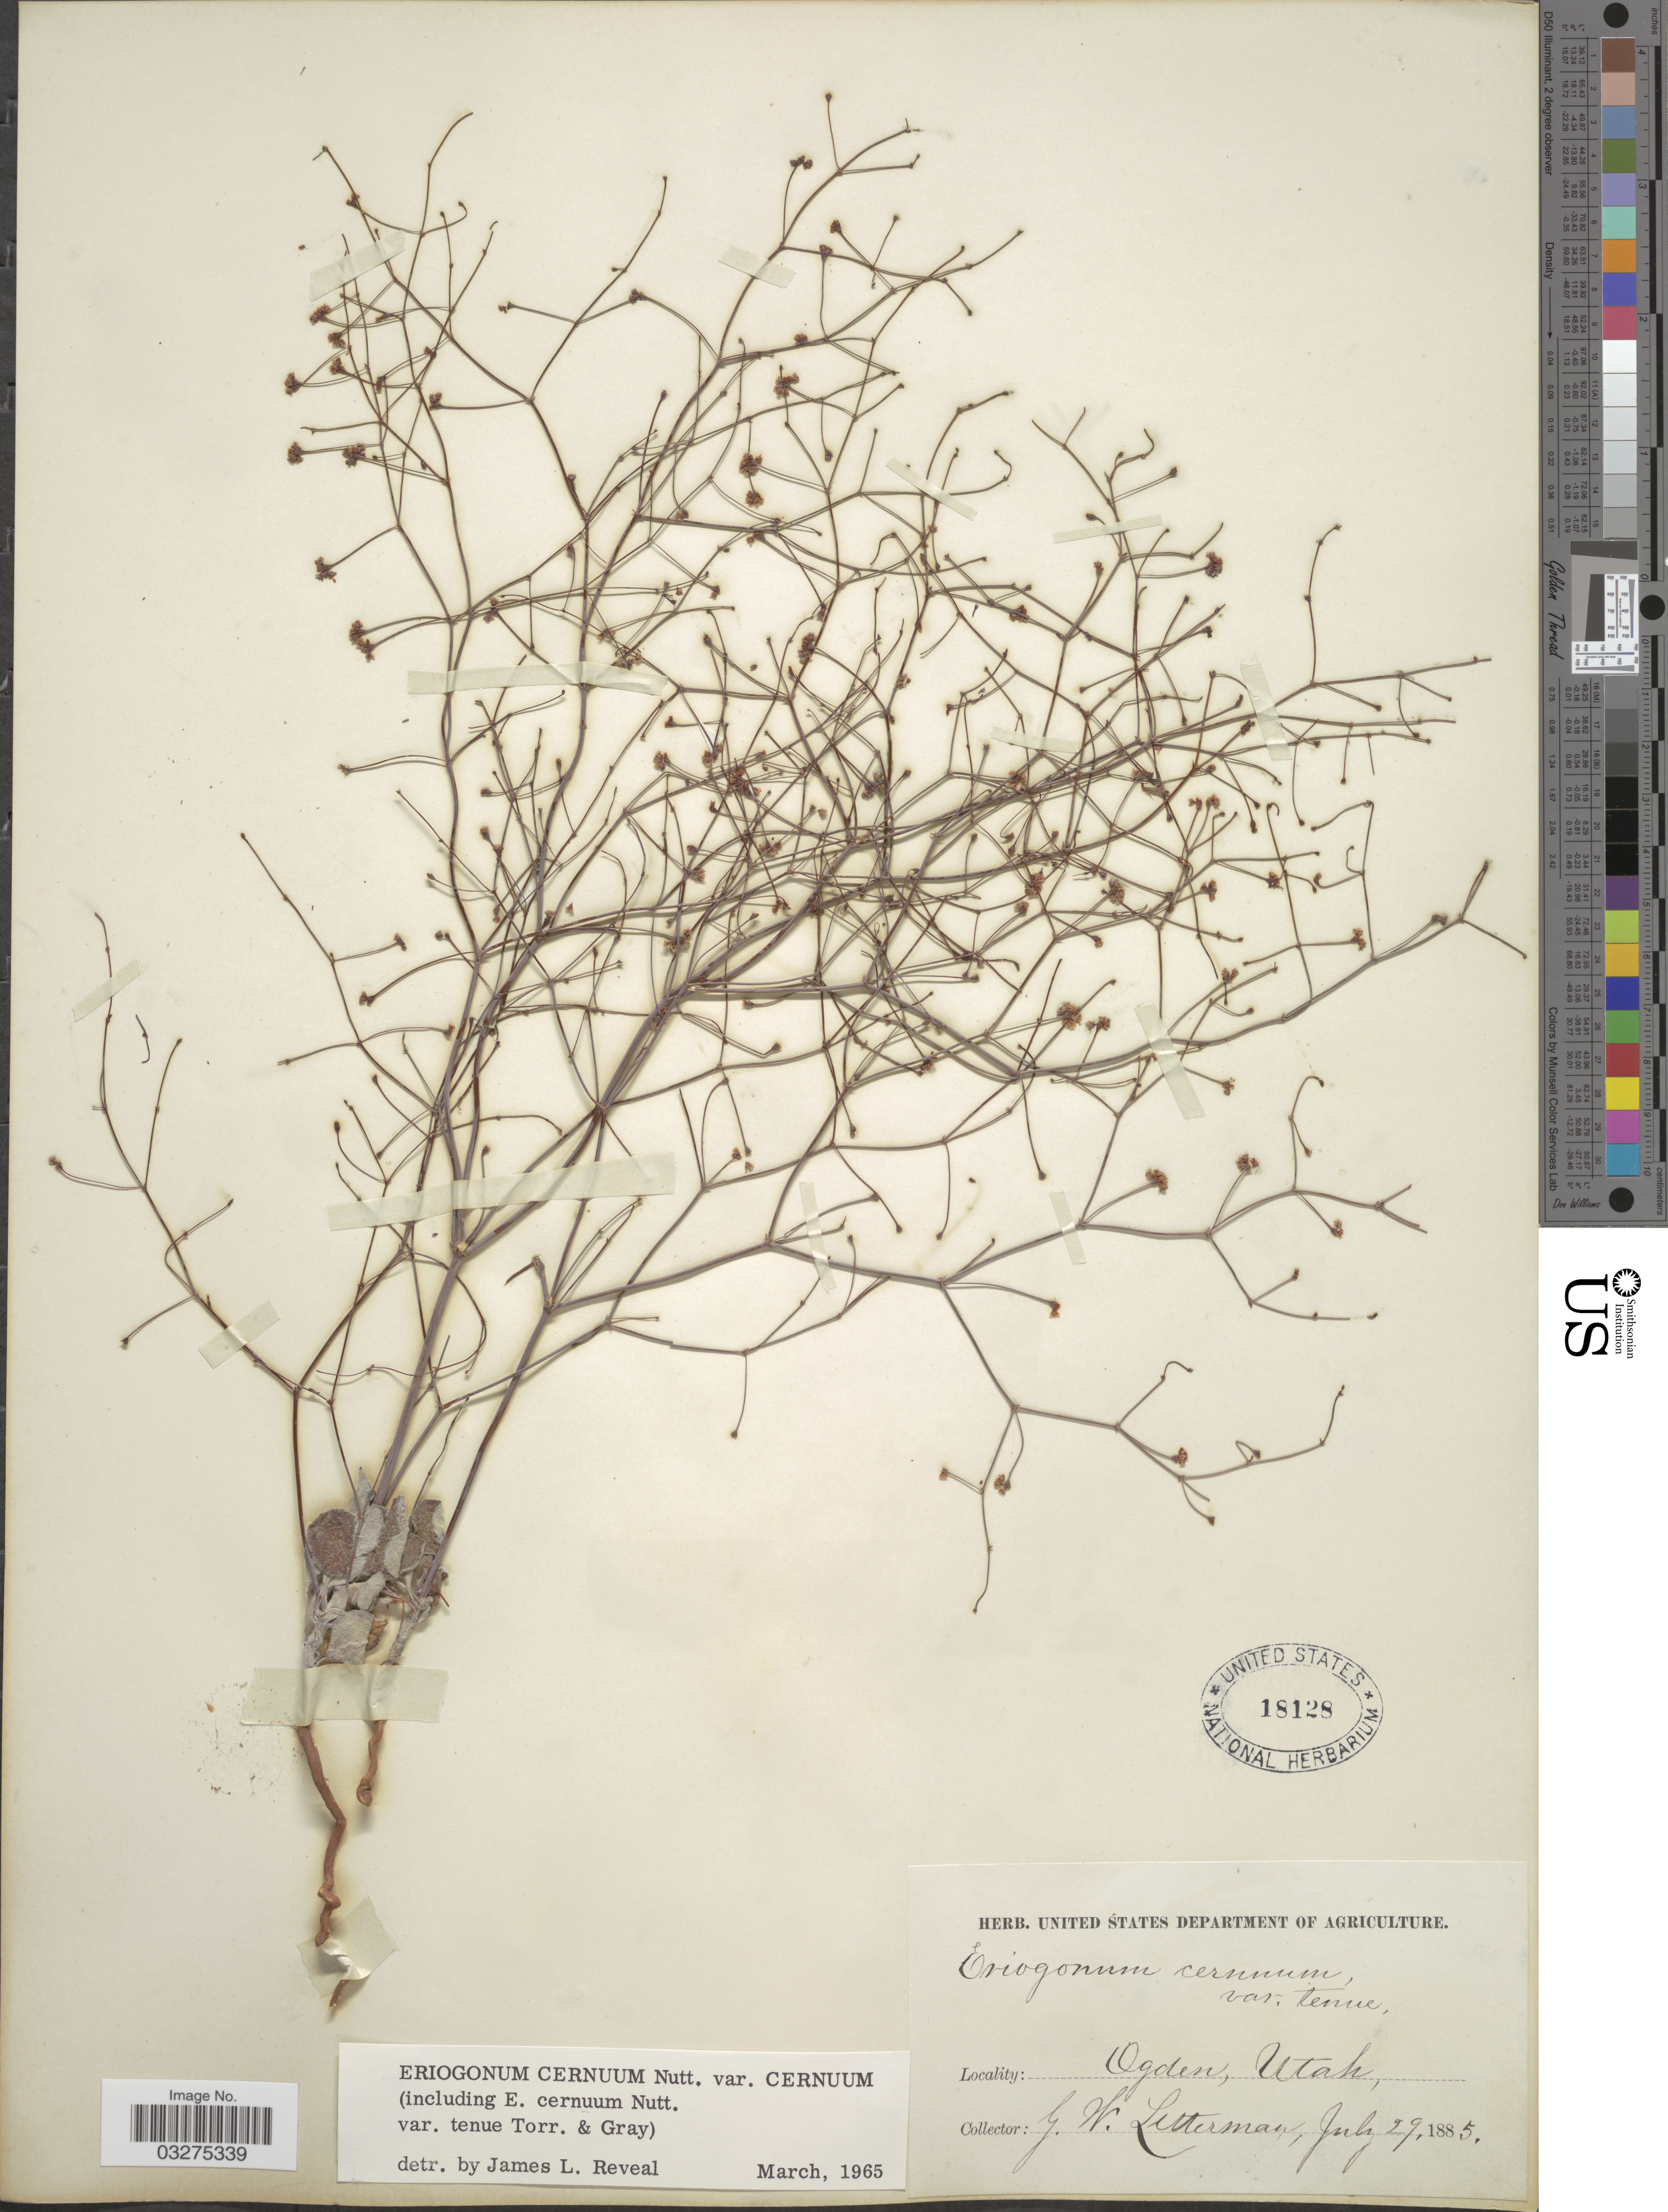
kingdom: Plantae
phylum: Tracheophyta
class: Magnoliopsida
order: Caryophyllales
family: Polygonaceae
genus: Eriogonum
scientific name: Eriogonum cernuum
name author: Nutt.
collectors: G. W. Letterman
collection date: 1885-07-29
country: United States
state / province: Utah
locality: Ogden.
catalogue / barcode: US 18128